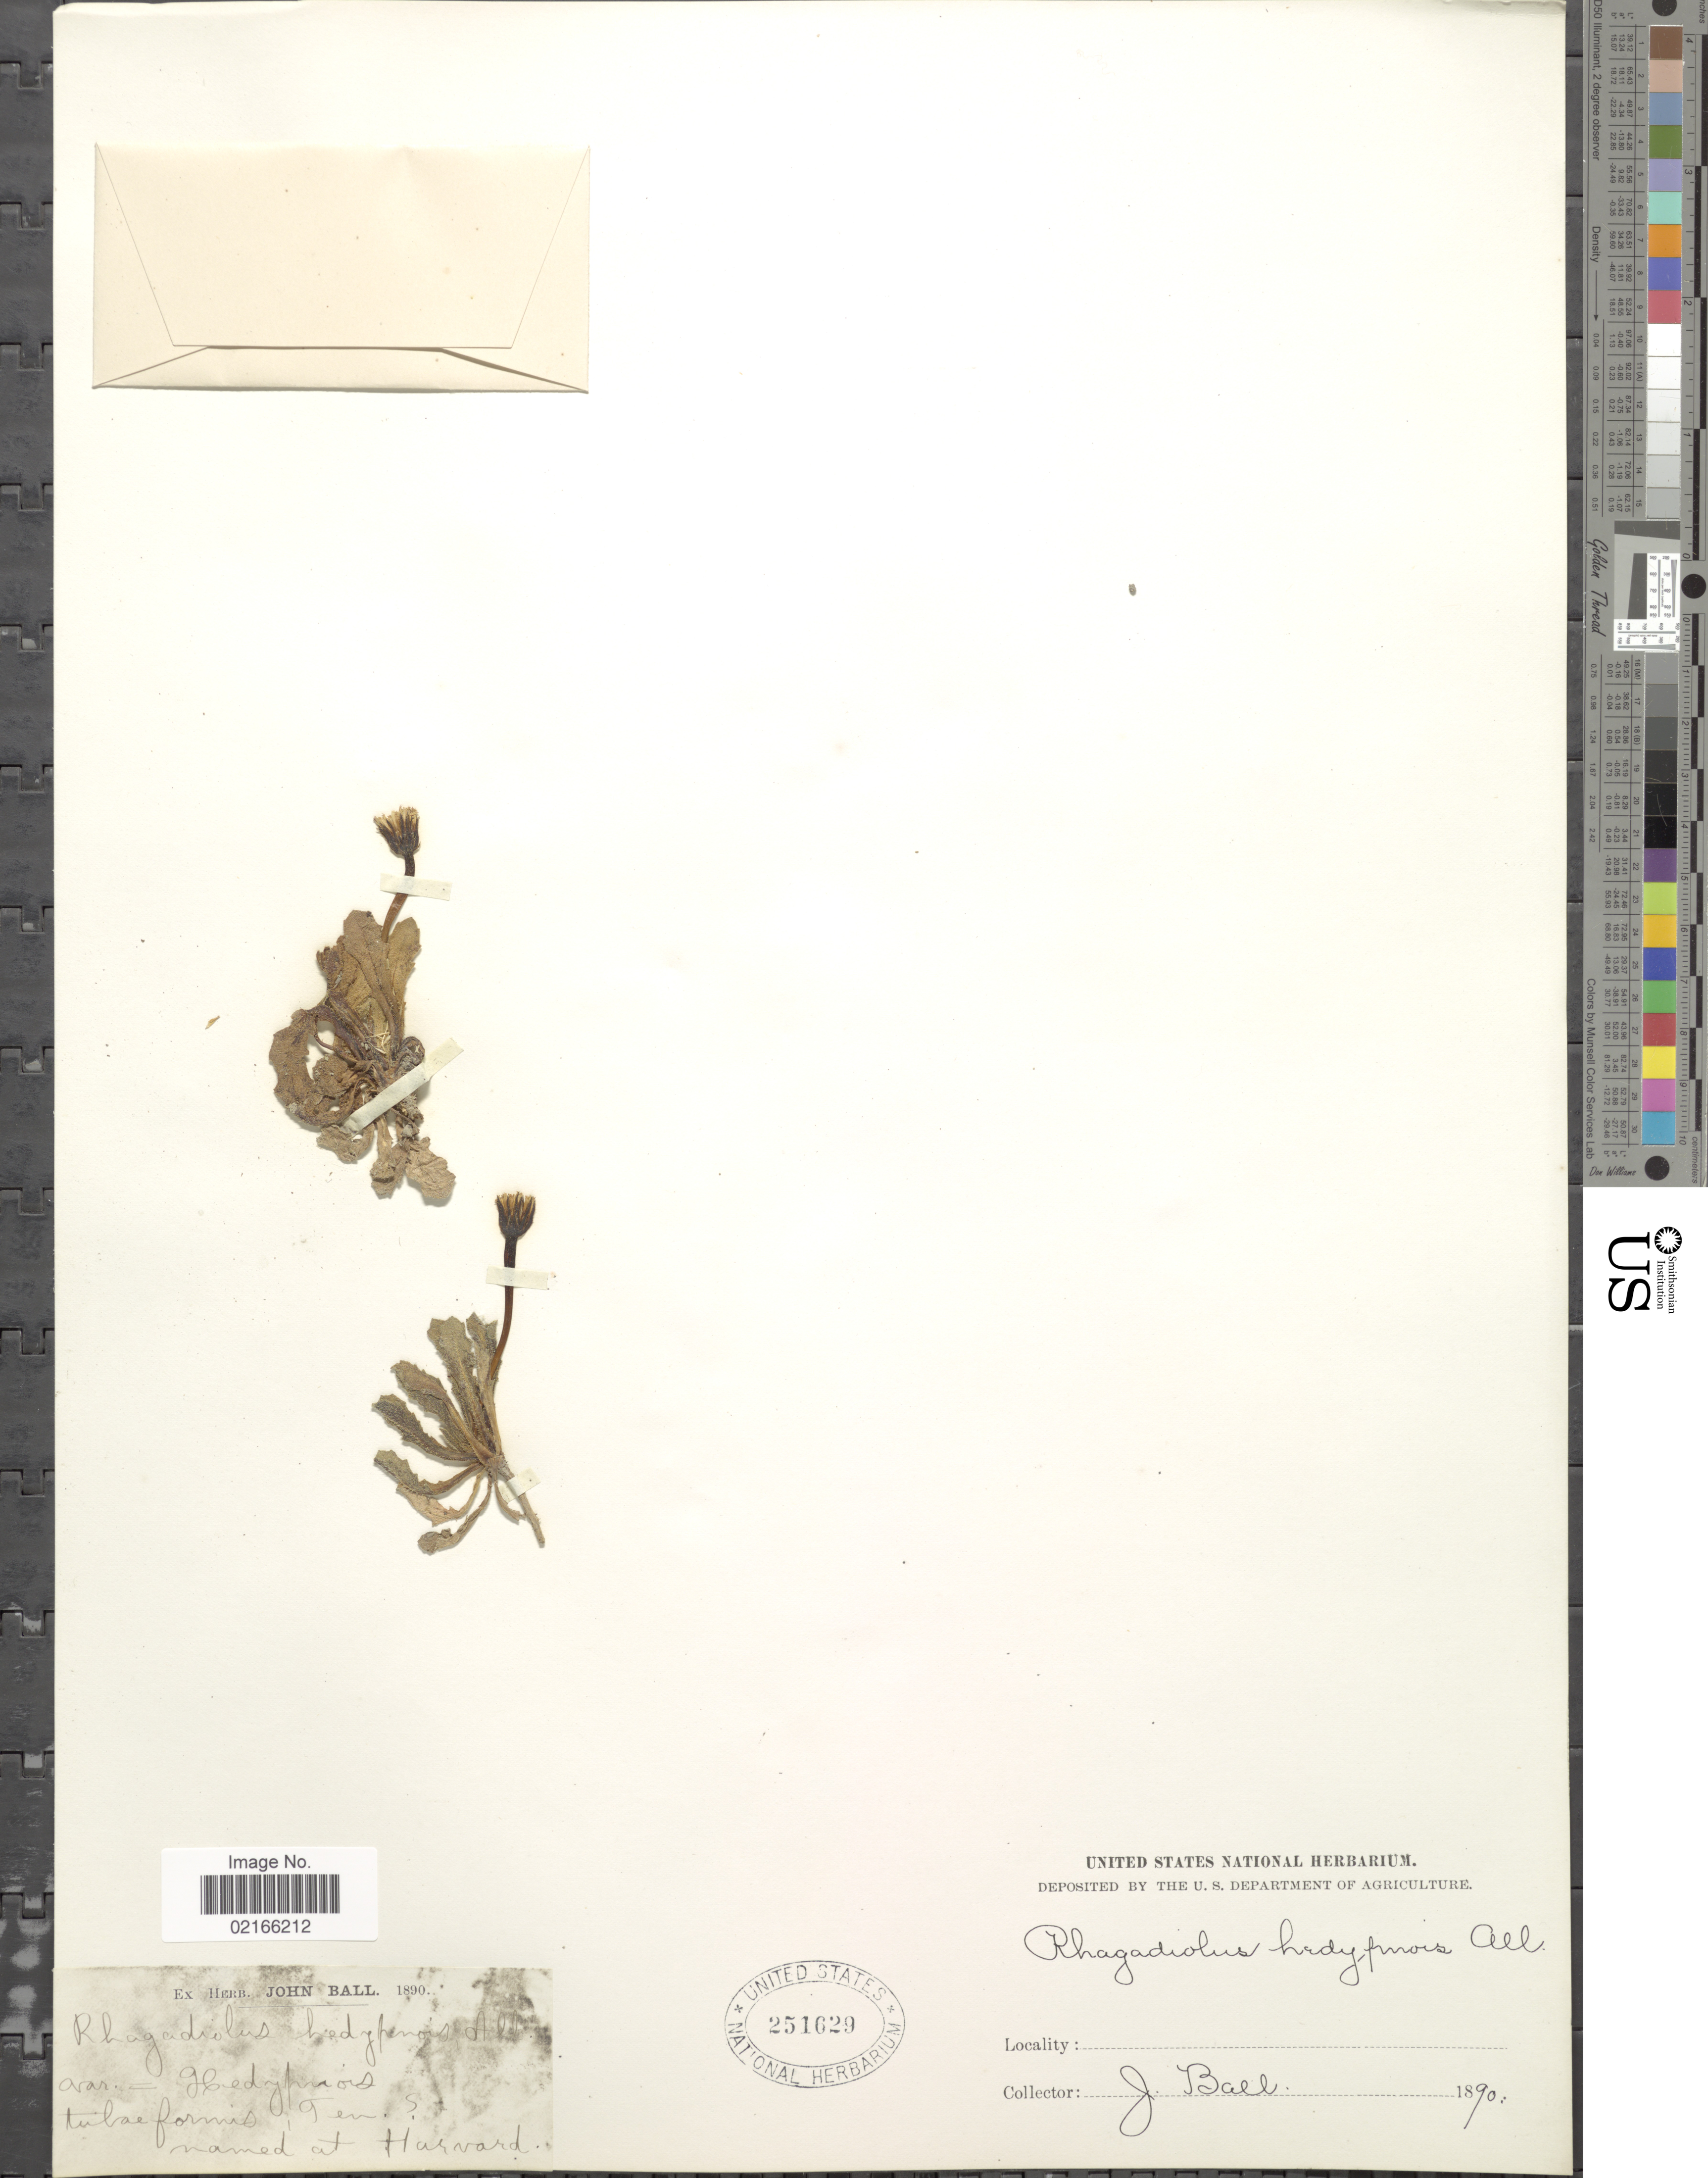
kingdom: Plantae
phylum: Tracheophyta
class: Magnoliopsida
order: Asterales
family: Asteraceae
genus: Hedypnois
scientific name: Hedypnois rhagadioloides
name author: (L.) F.W. Schmidt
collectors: J. Ball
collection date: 1890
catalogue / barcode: US 251629